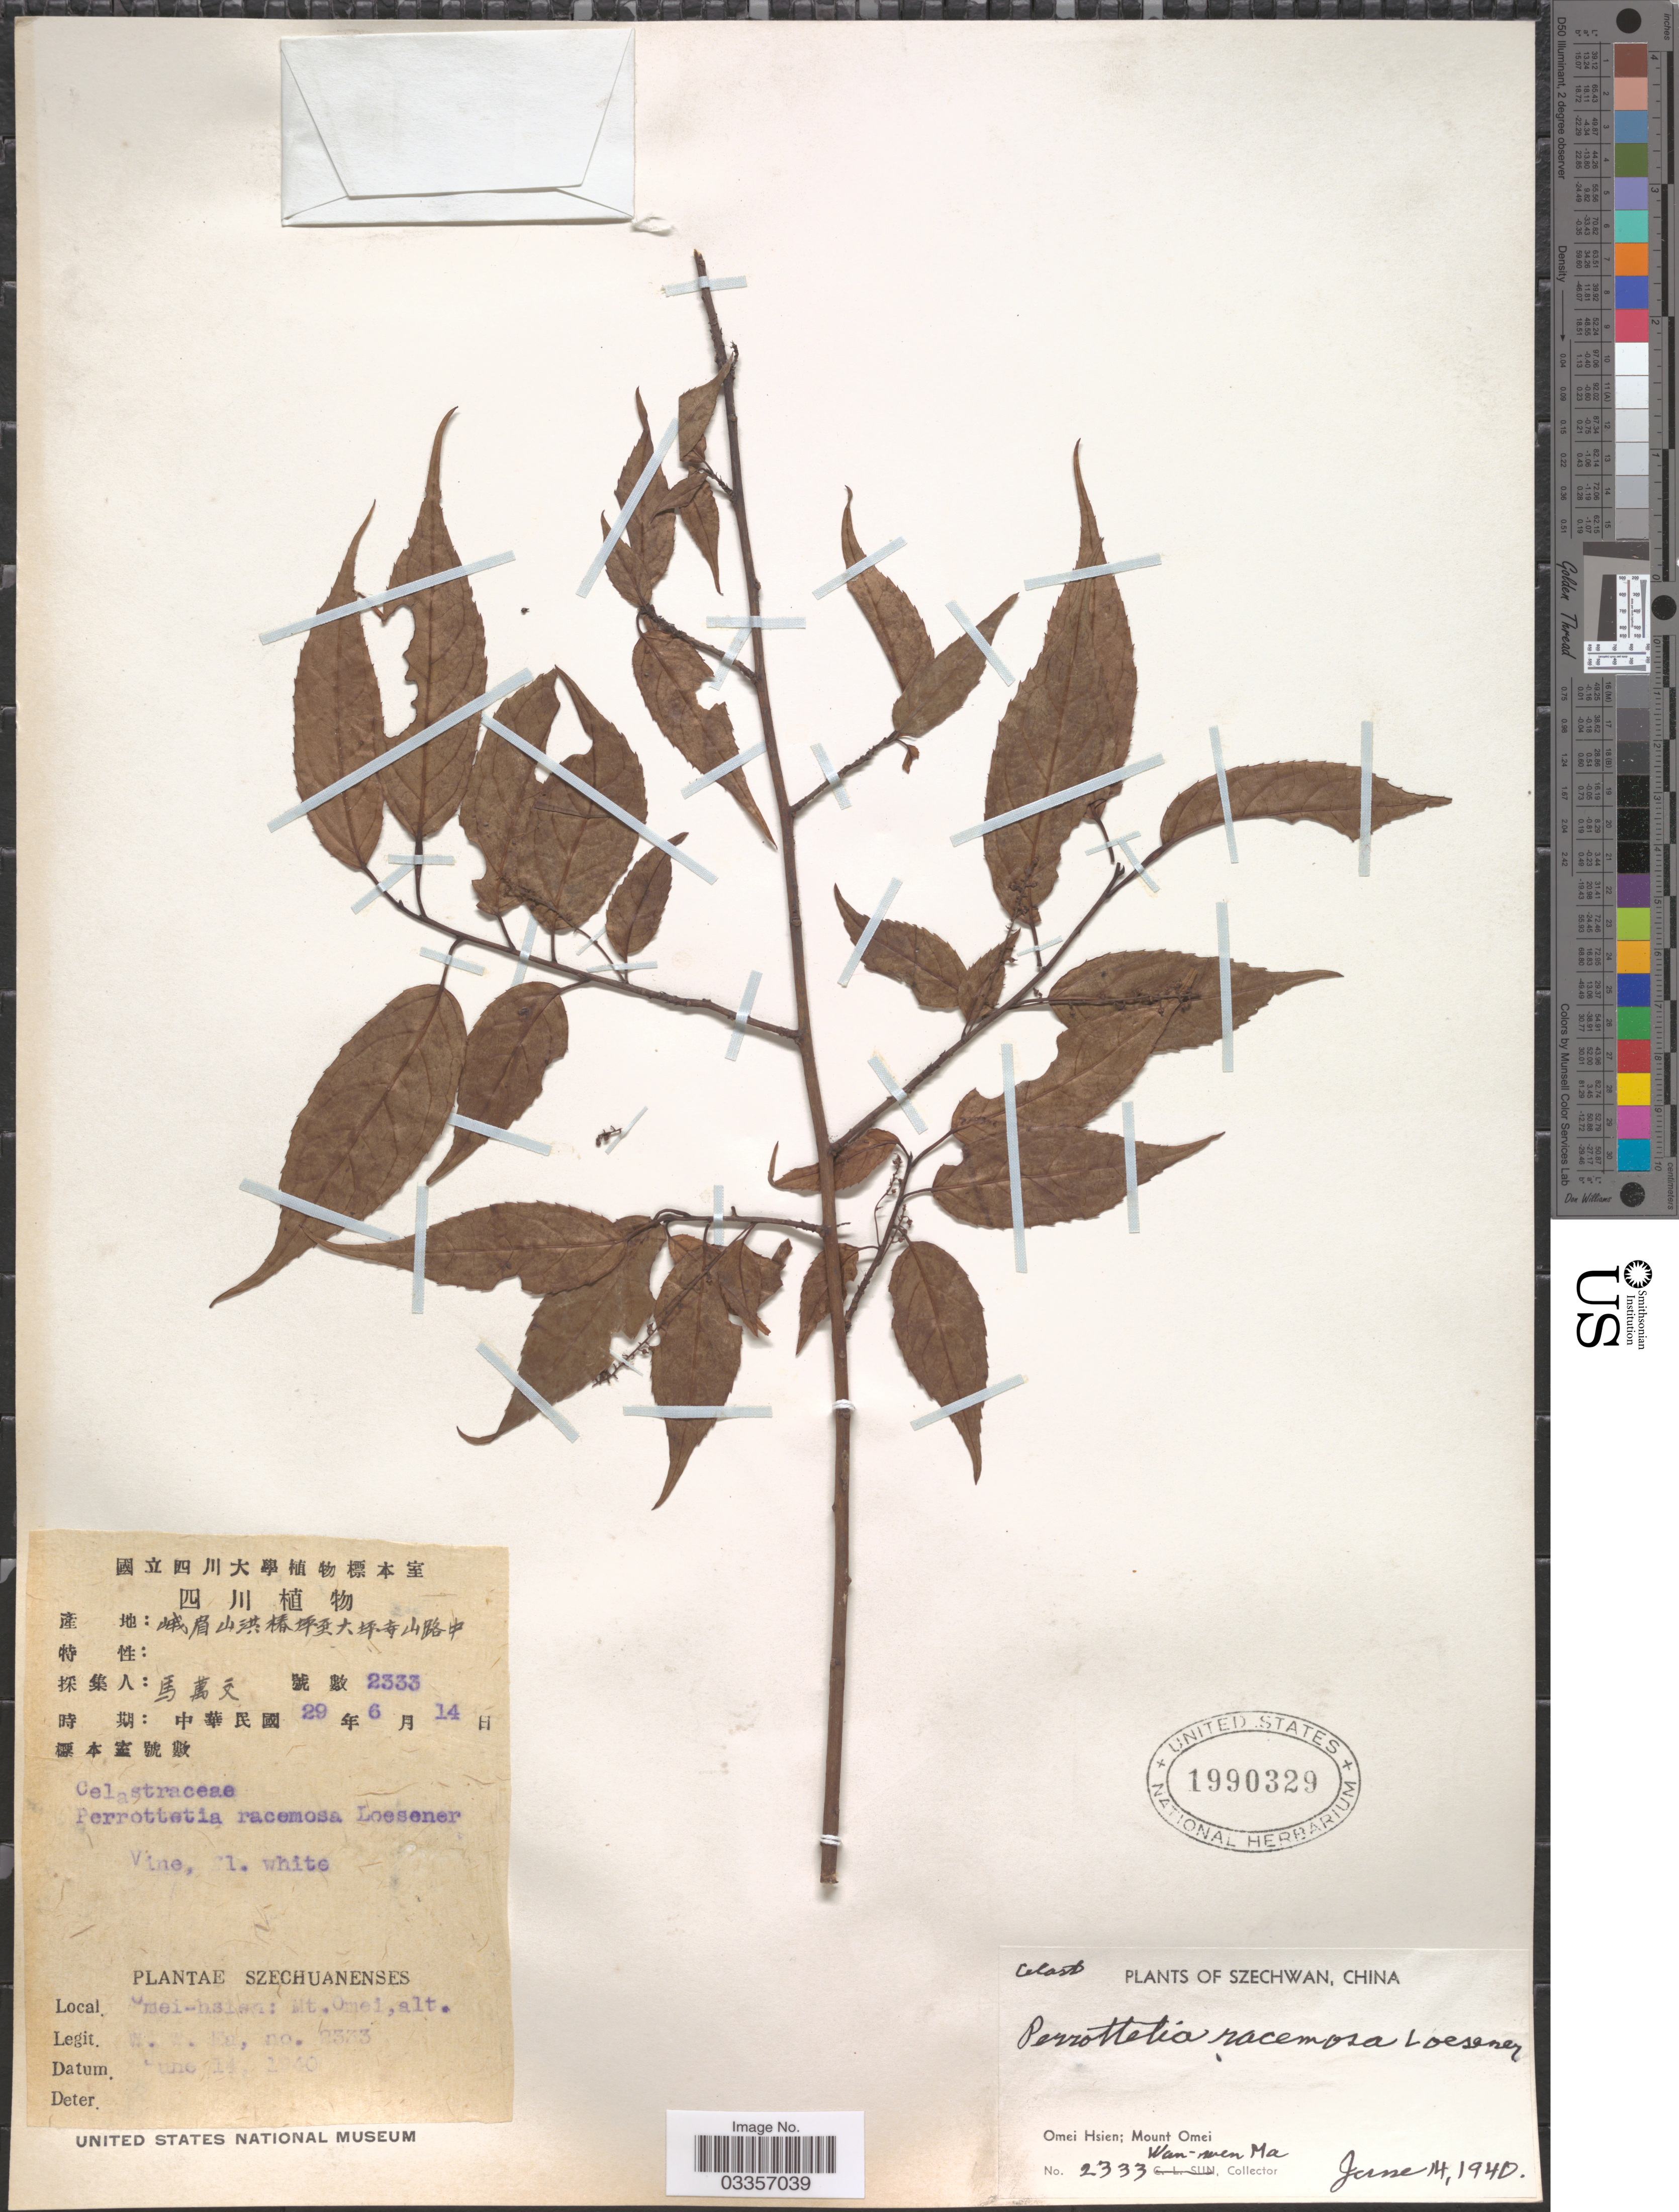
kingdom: Plantae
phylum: Tracheophyta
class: Magnoliopsida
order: Huerteales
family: Dipentodontaceae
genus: Perrottetia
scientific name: Perrottetia racemosa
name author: (Oliv.) Loes.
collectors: W. Ma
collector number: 2333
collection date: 1940-06-14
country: China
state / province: Sichuan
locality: Szechwan, Omei Hsien; Mount Omei.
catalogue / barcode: US 1990329